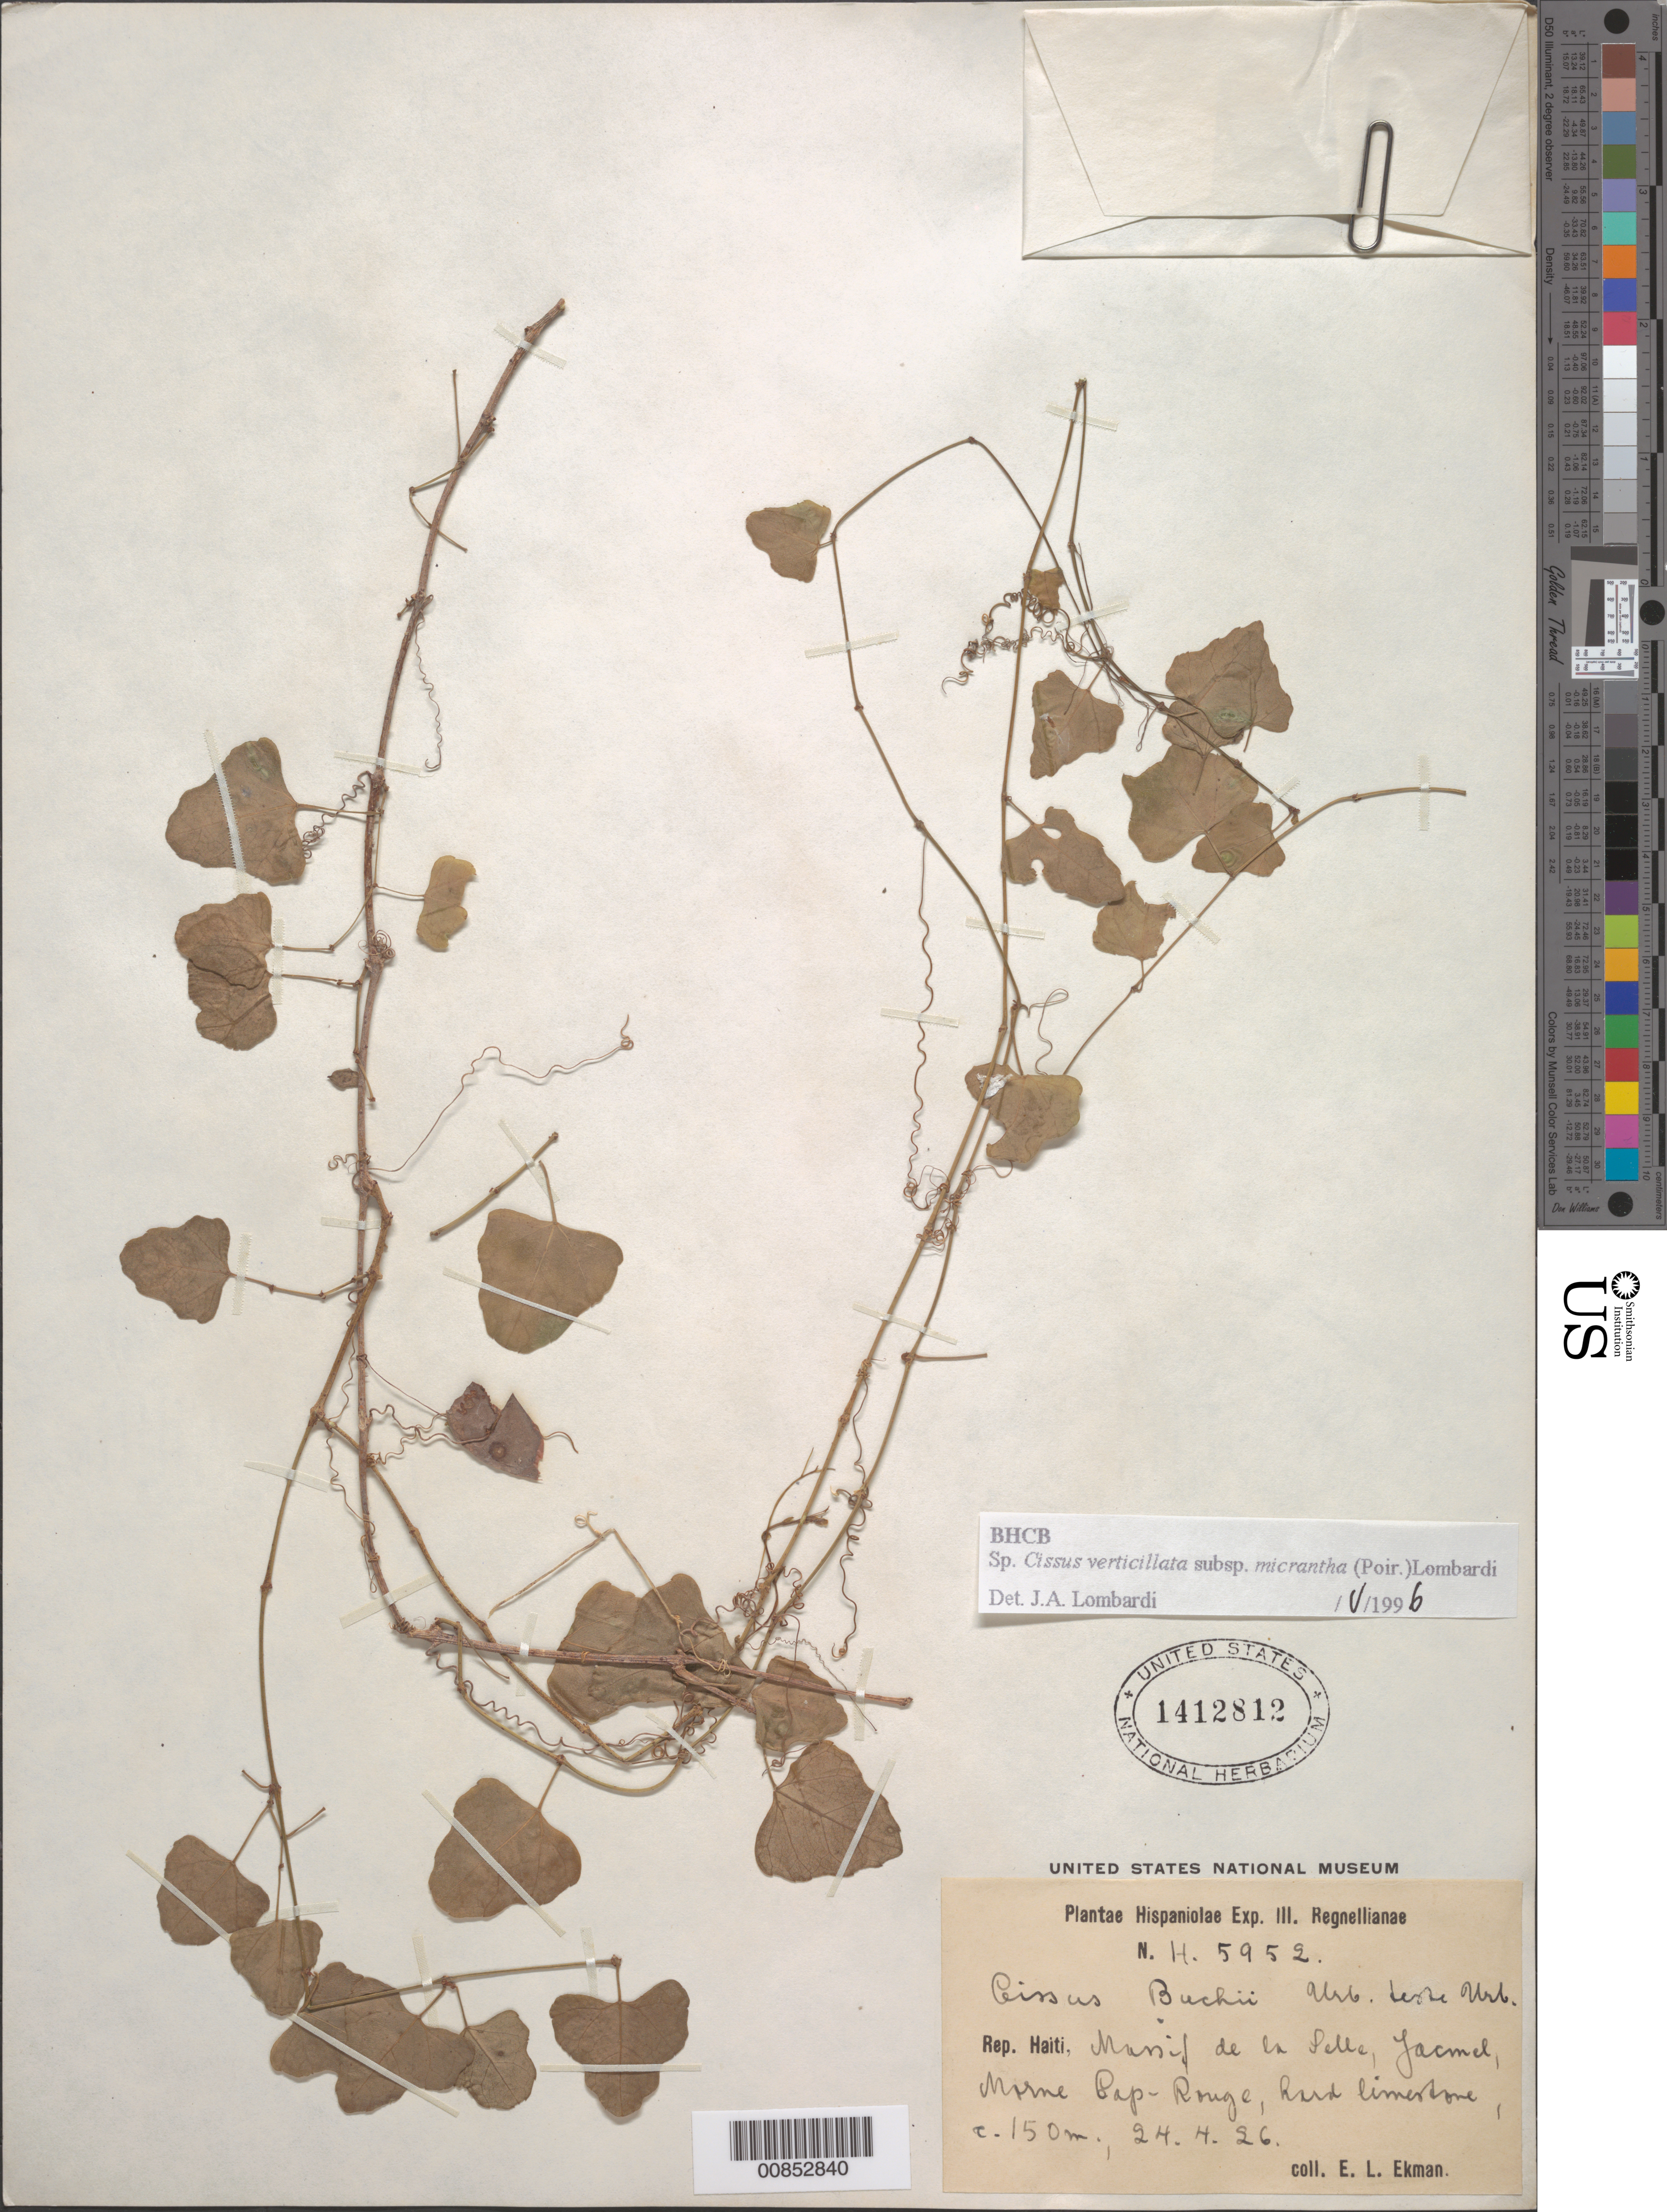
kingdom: Plantae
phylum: Tracheophyta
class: Magnoliopsida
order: Vitales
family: Vitaceae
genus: Cissus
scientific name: Cissus verticillata subsp. micrantha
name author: (Poir.) Lombardi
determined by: Lombardi, Julio A.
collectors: E. L. Ekman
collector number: H 5952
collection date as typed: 24 Apr 1926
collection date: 1926-04-24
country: Haiti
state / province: Sud-Est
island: Hispaniola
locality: Massif de la Selle, Jacmel, Morne Cap-Rouge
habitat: Hard limestone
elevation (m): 150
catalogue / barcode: US 1412812